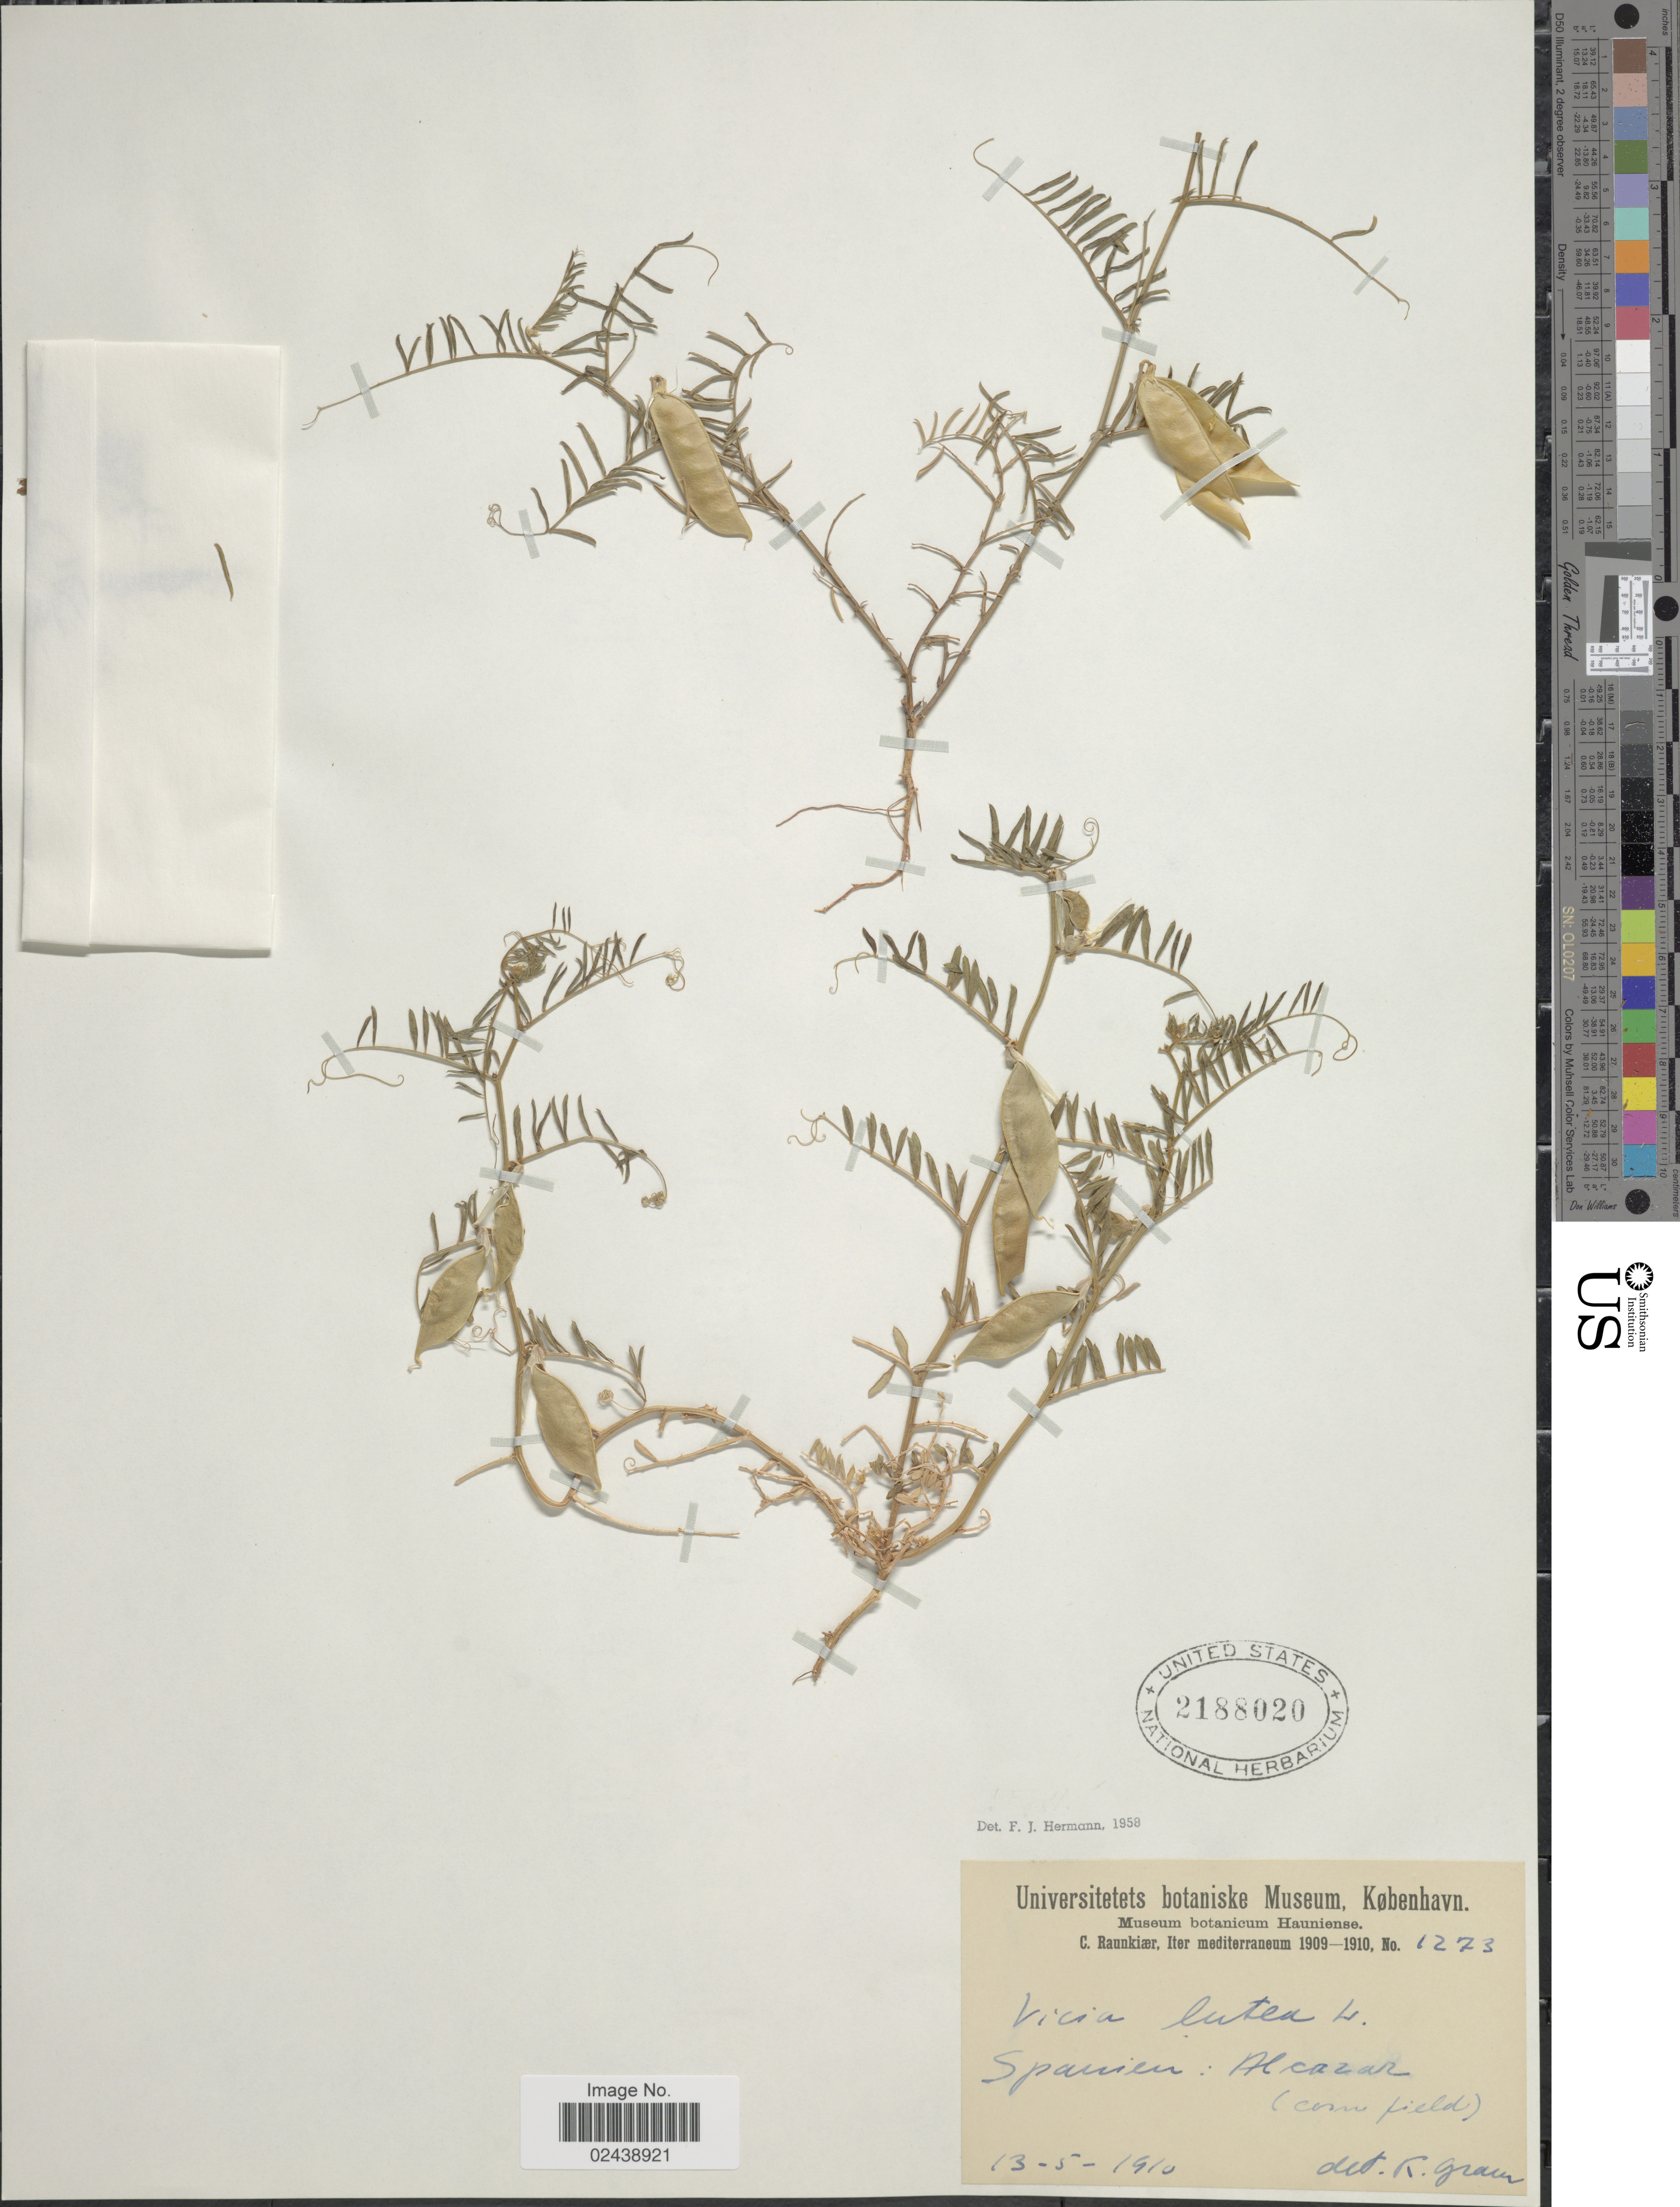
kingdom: Plantae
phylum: Tracheophyta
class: Magnoliopsida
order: Fabales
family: Fabaceae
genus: Vicia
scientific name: Vicia lutea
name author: L.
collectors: C. C. Raunkiaer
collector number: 1273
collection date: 1910-05-13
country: Spain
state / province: Andalucia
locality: Alcazar (corn field)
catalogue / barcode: US 2188020